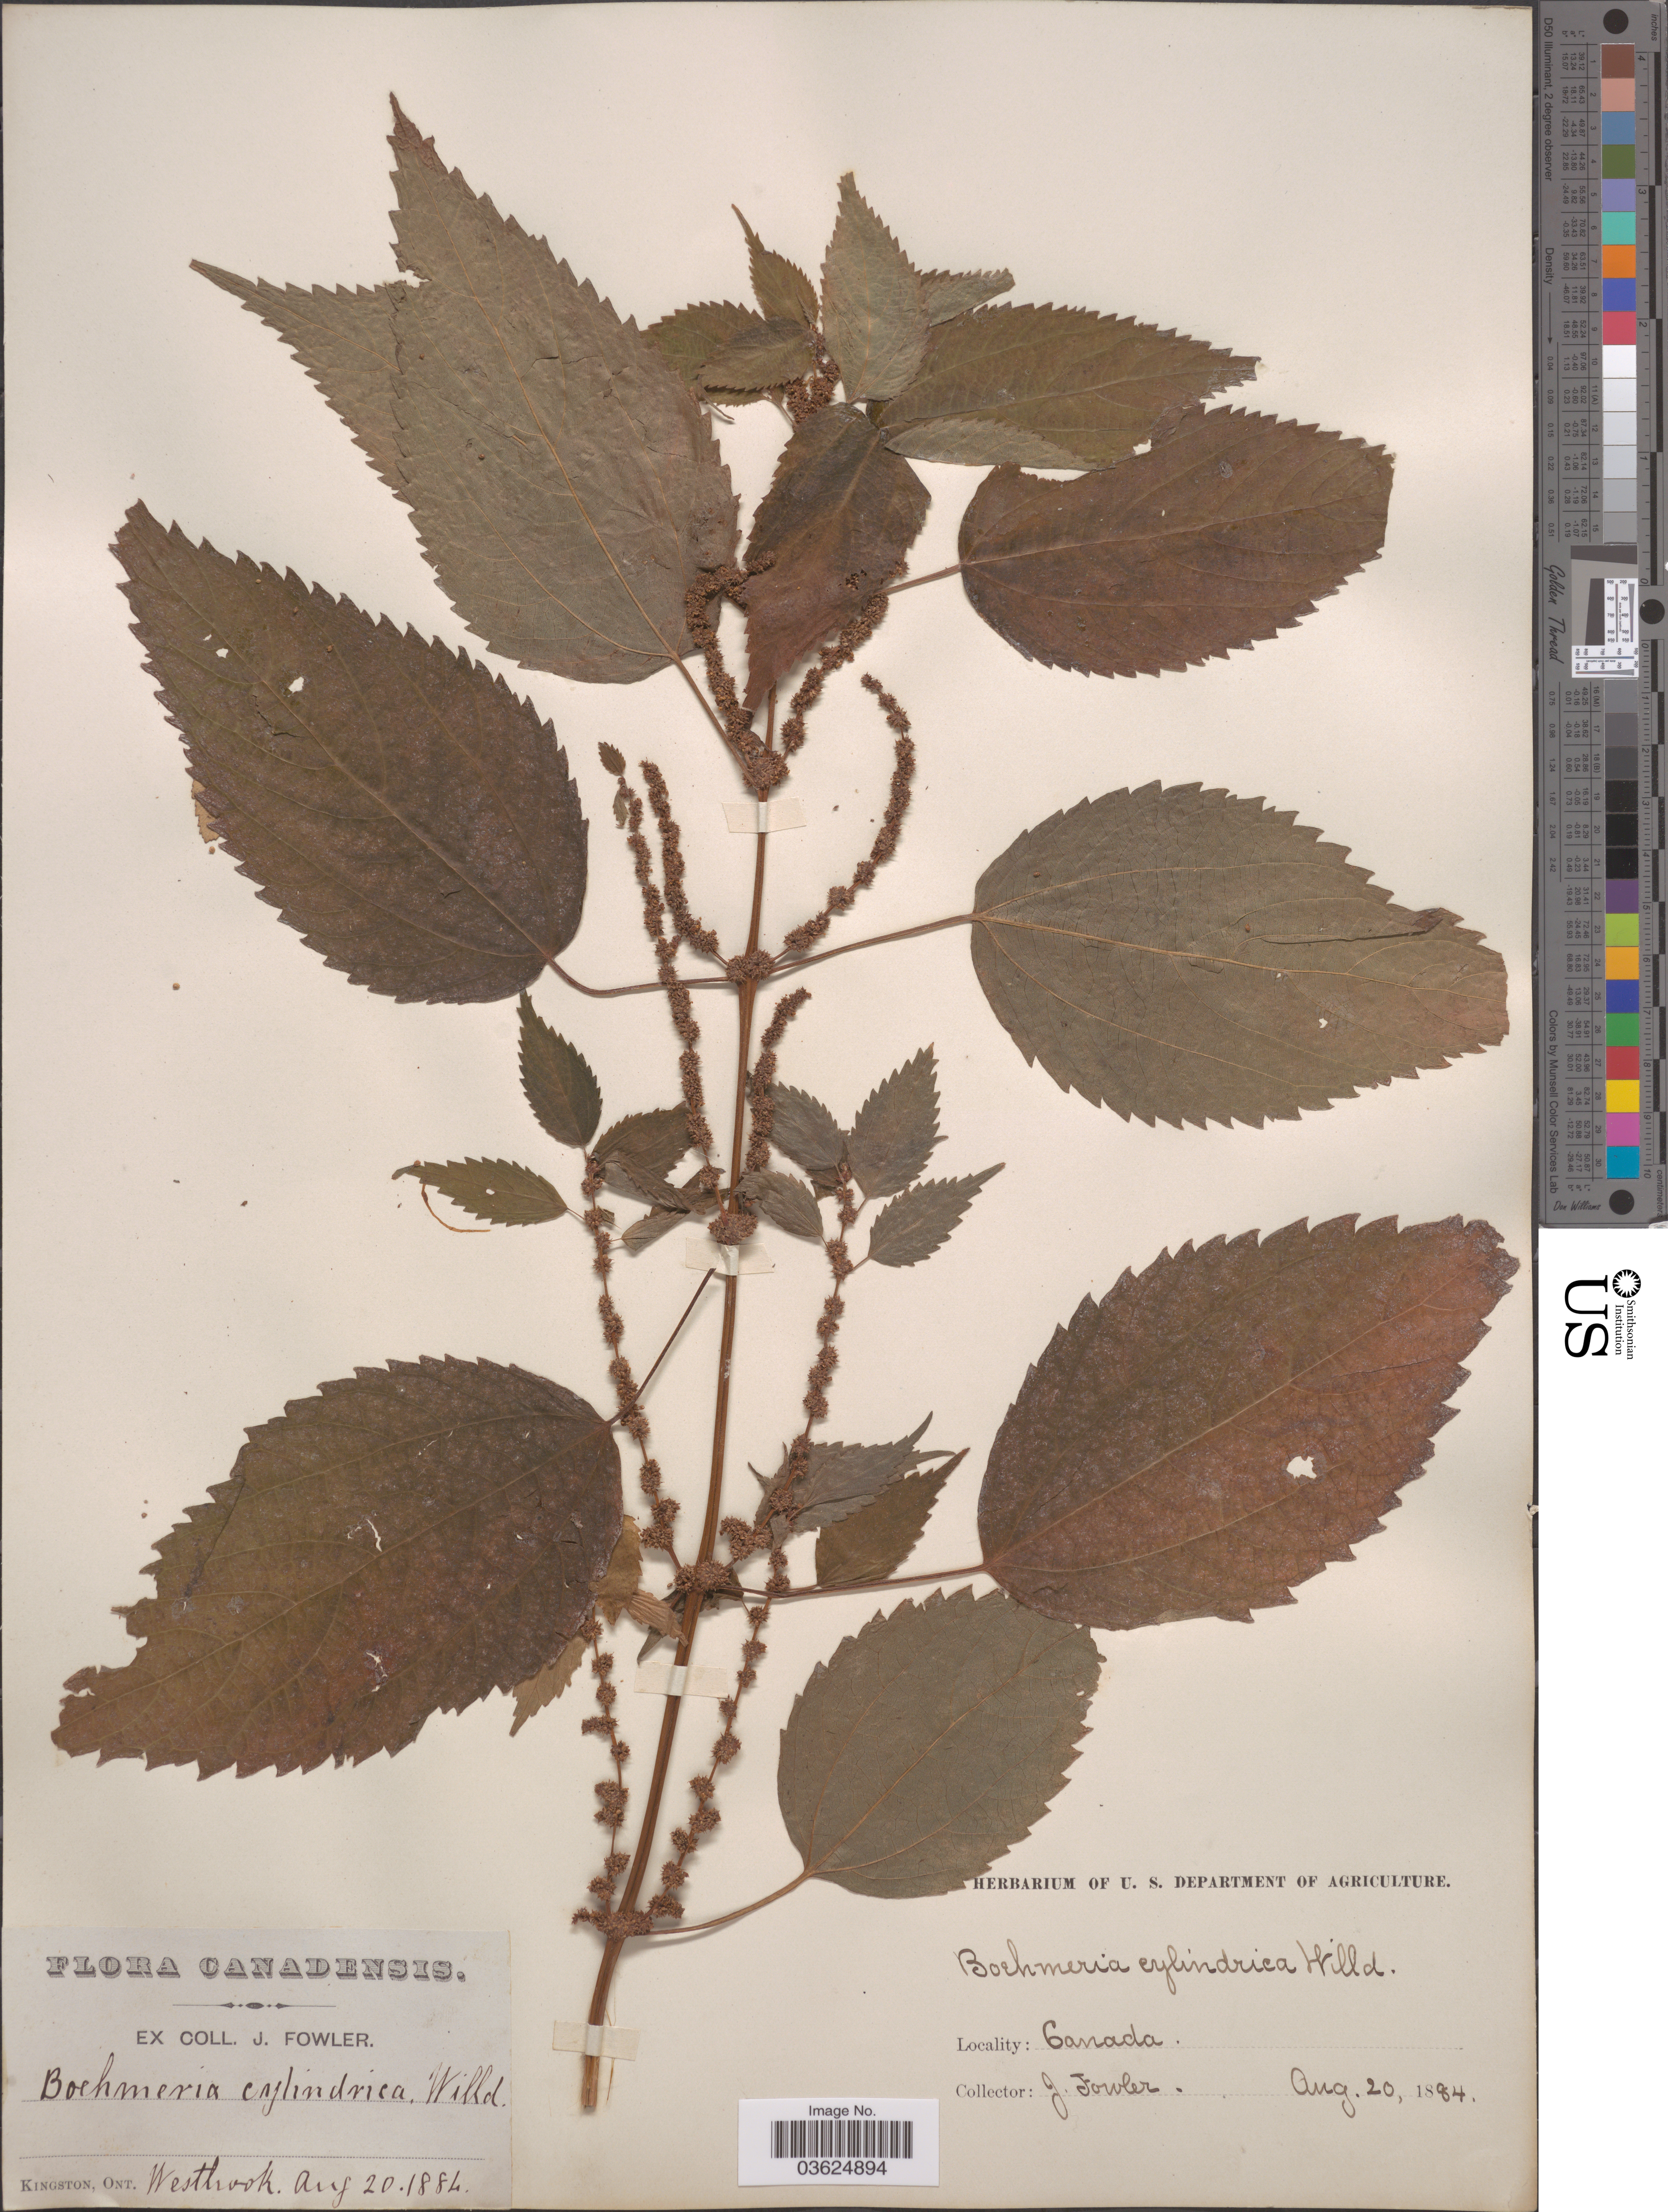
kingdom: Plantae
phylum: Tracheophyta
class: Magnoliopsida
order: Rosales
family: Urticaceae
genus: Boehmeria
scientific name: Boehmeria cylindrica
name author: (L.) Sw.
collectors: J. Fowler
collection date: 1884-08-20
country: Canada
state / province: Ontario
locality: Westhook.